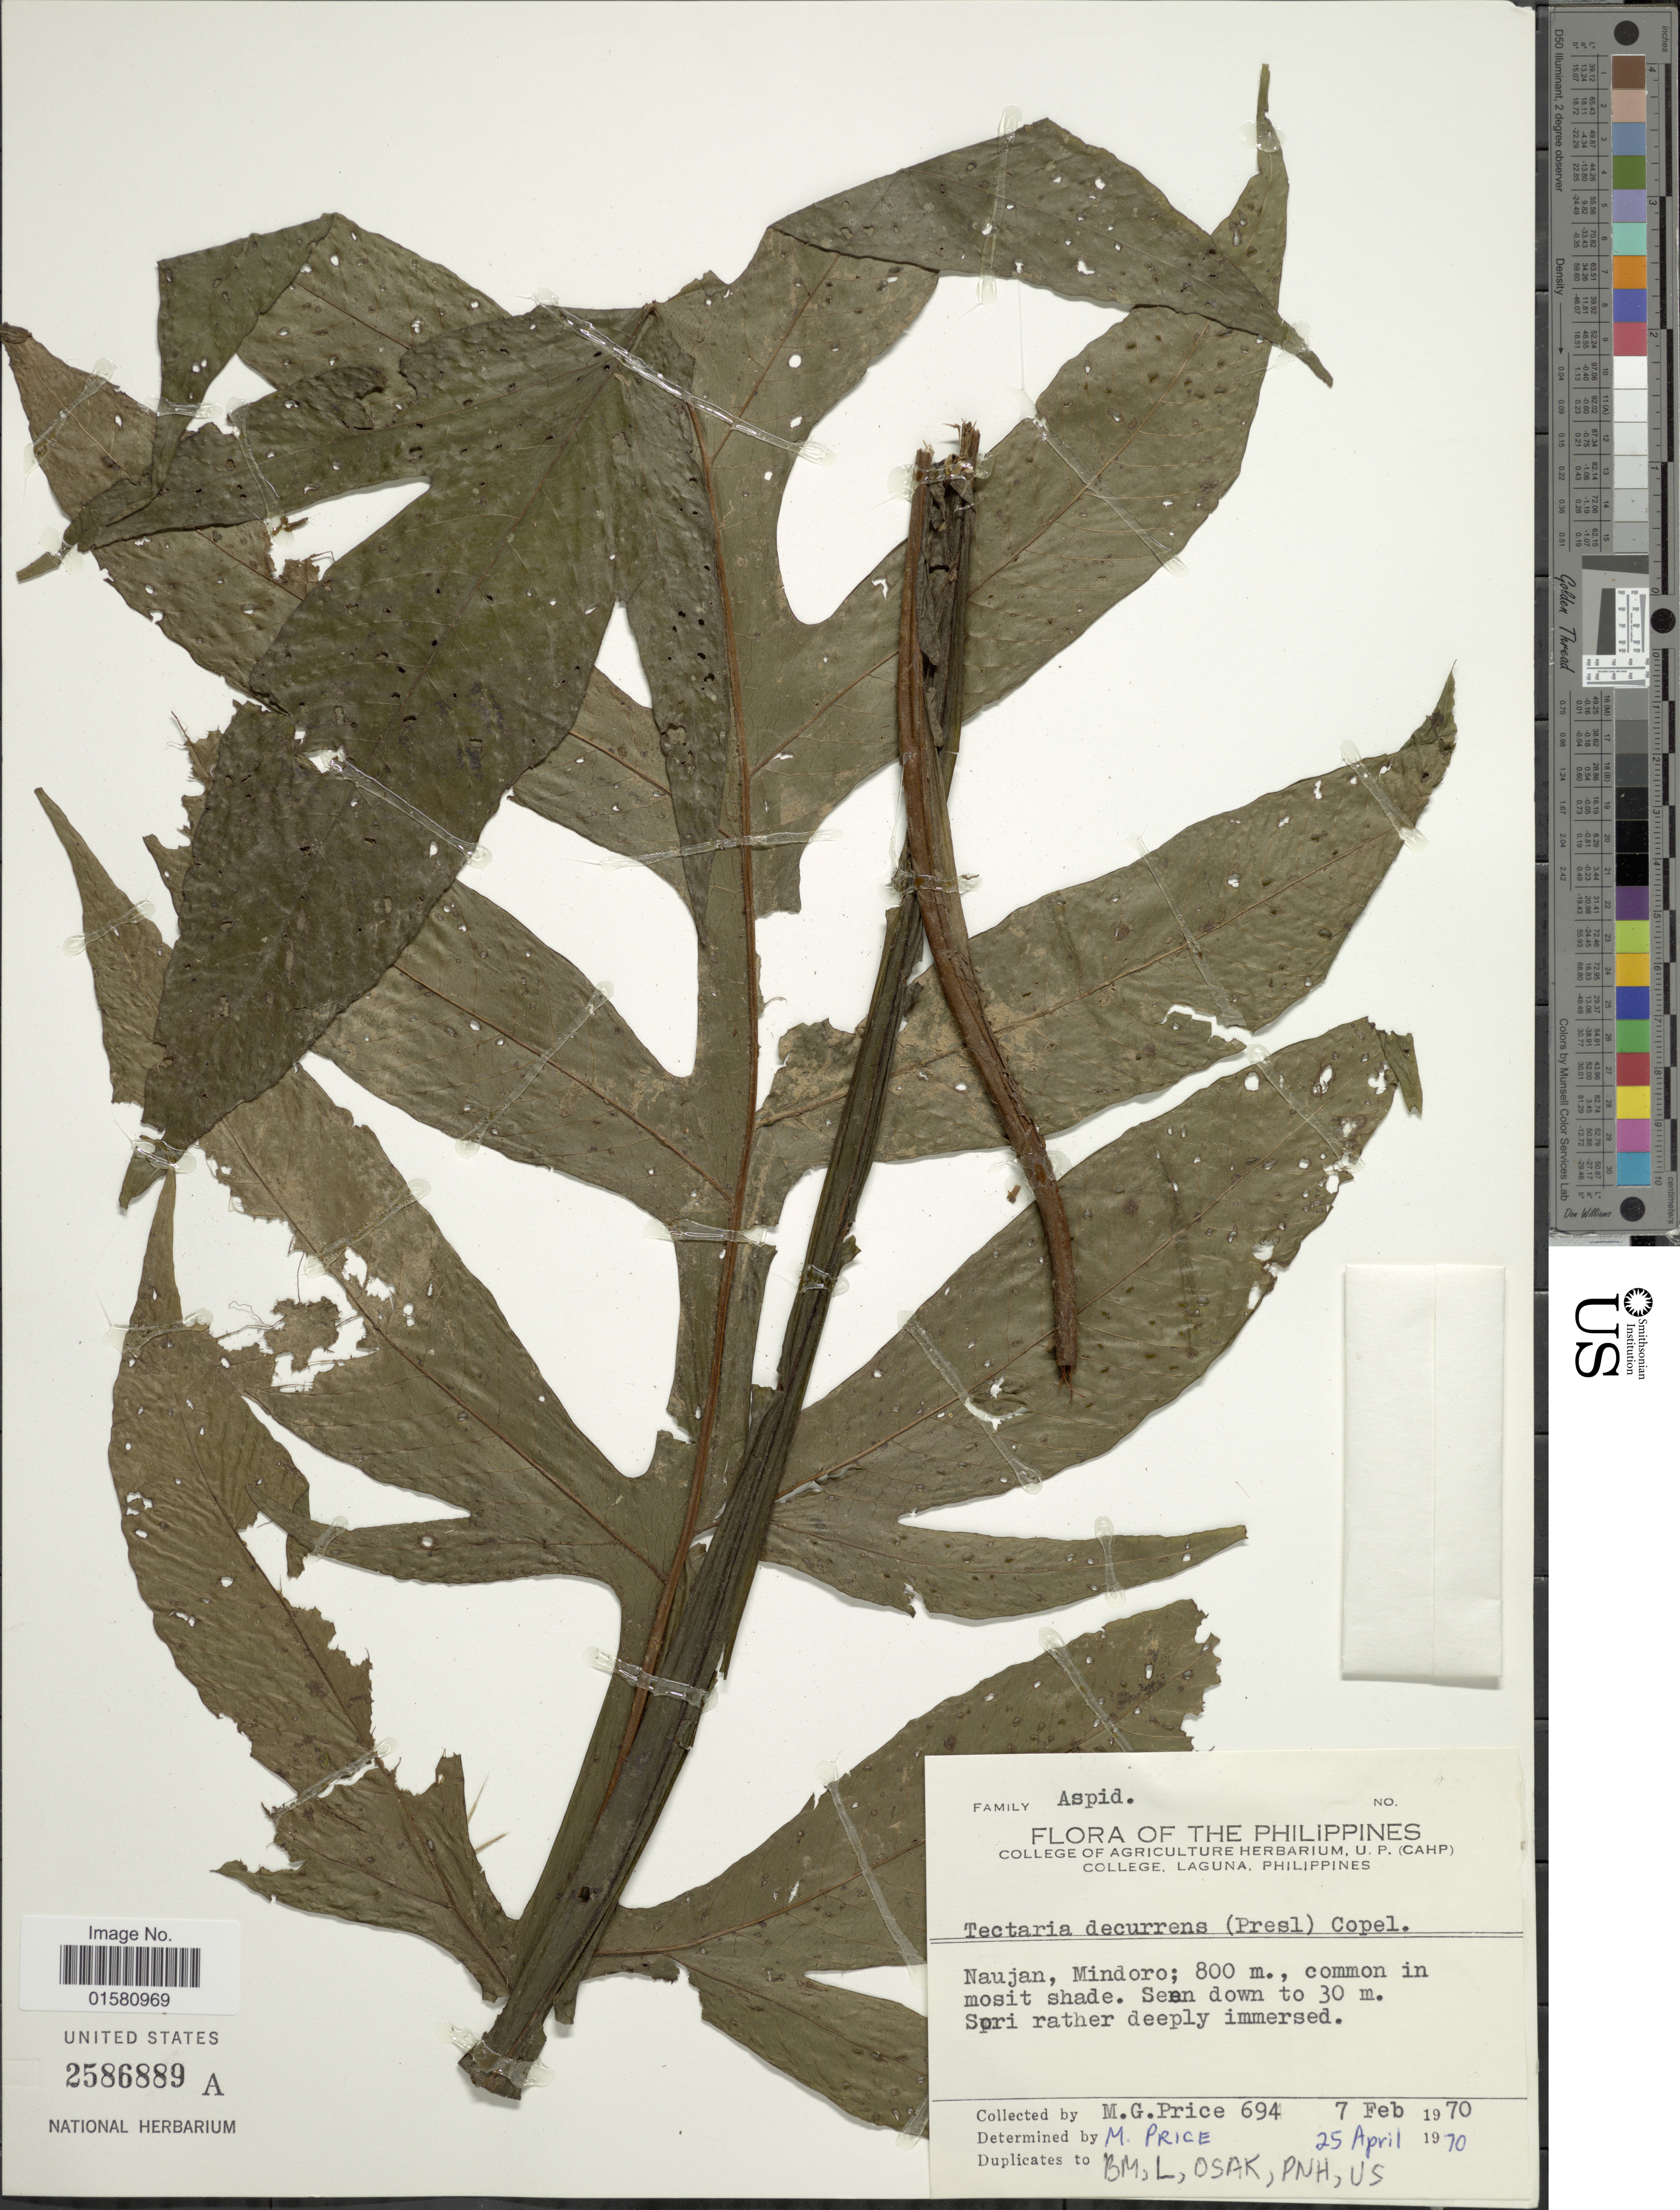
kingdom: Plantae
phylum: Tracheophyta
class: Polypodiopsida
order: Polypodiales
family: Tectariaceae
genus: Tectaria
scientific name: Tectaria decurrens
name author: (Presel.) Copel. in Elmer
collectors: M. G. Price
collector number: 694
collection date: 1970-02-07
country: Philippines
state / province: Mimaropa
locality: Naujan, Mindoro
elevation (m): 800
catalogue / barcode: US 2586889A